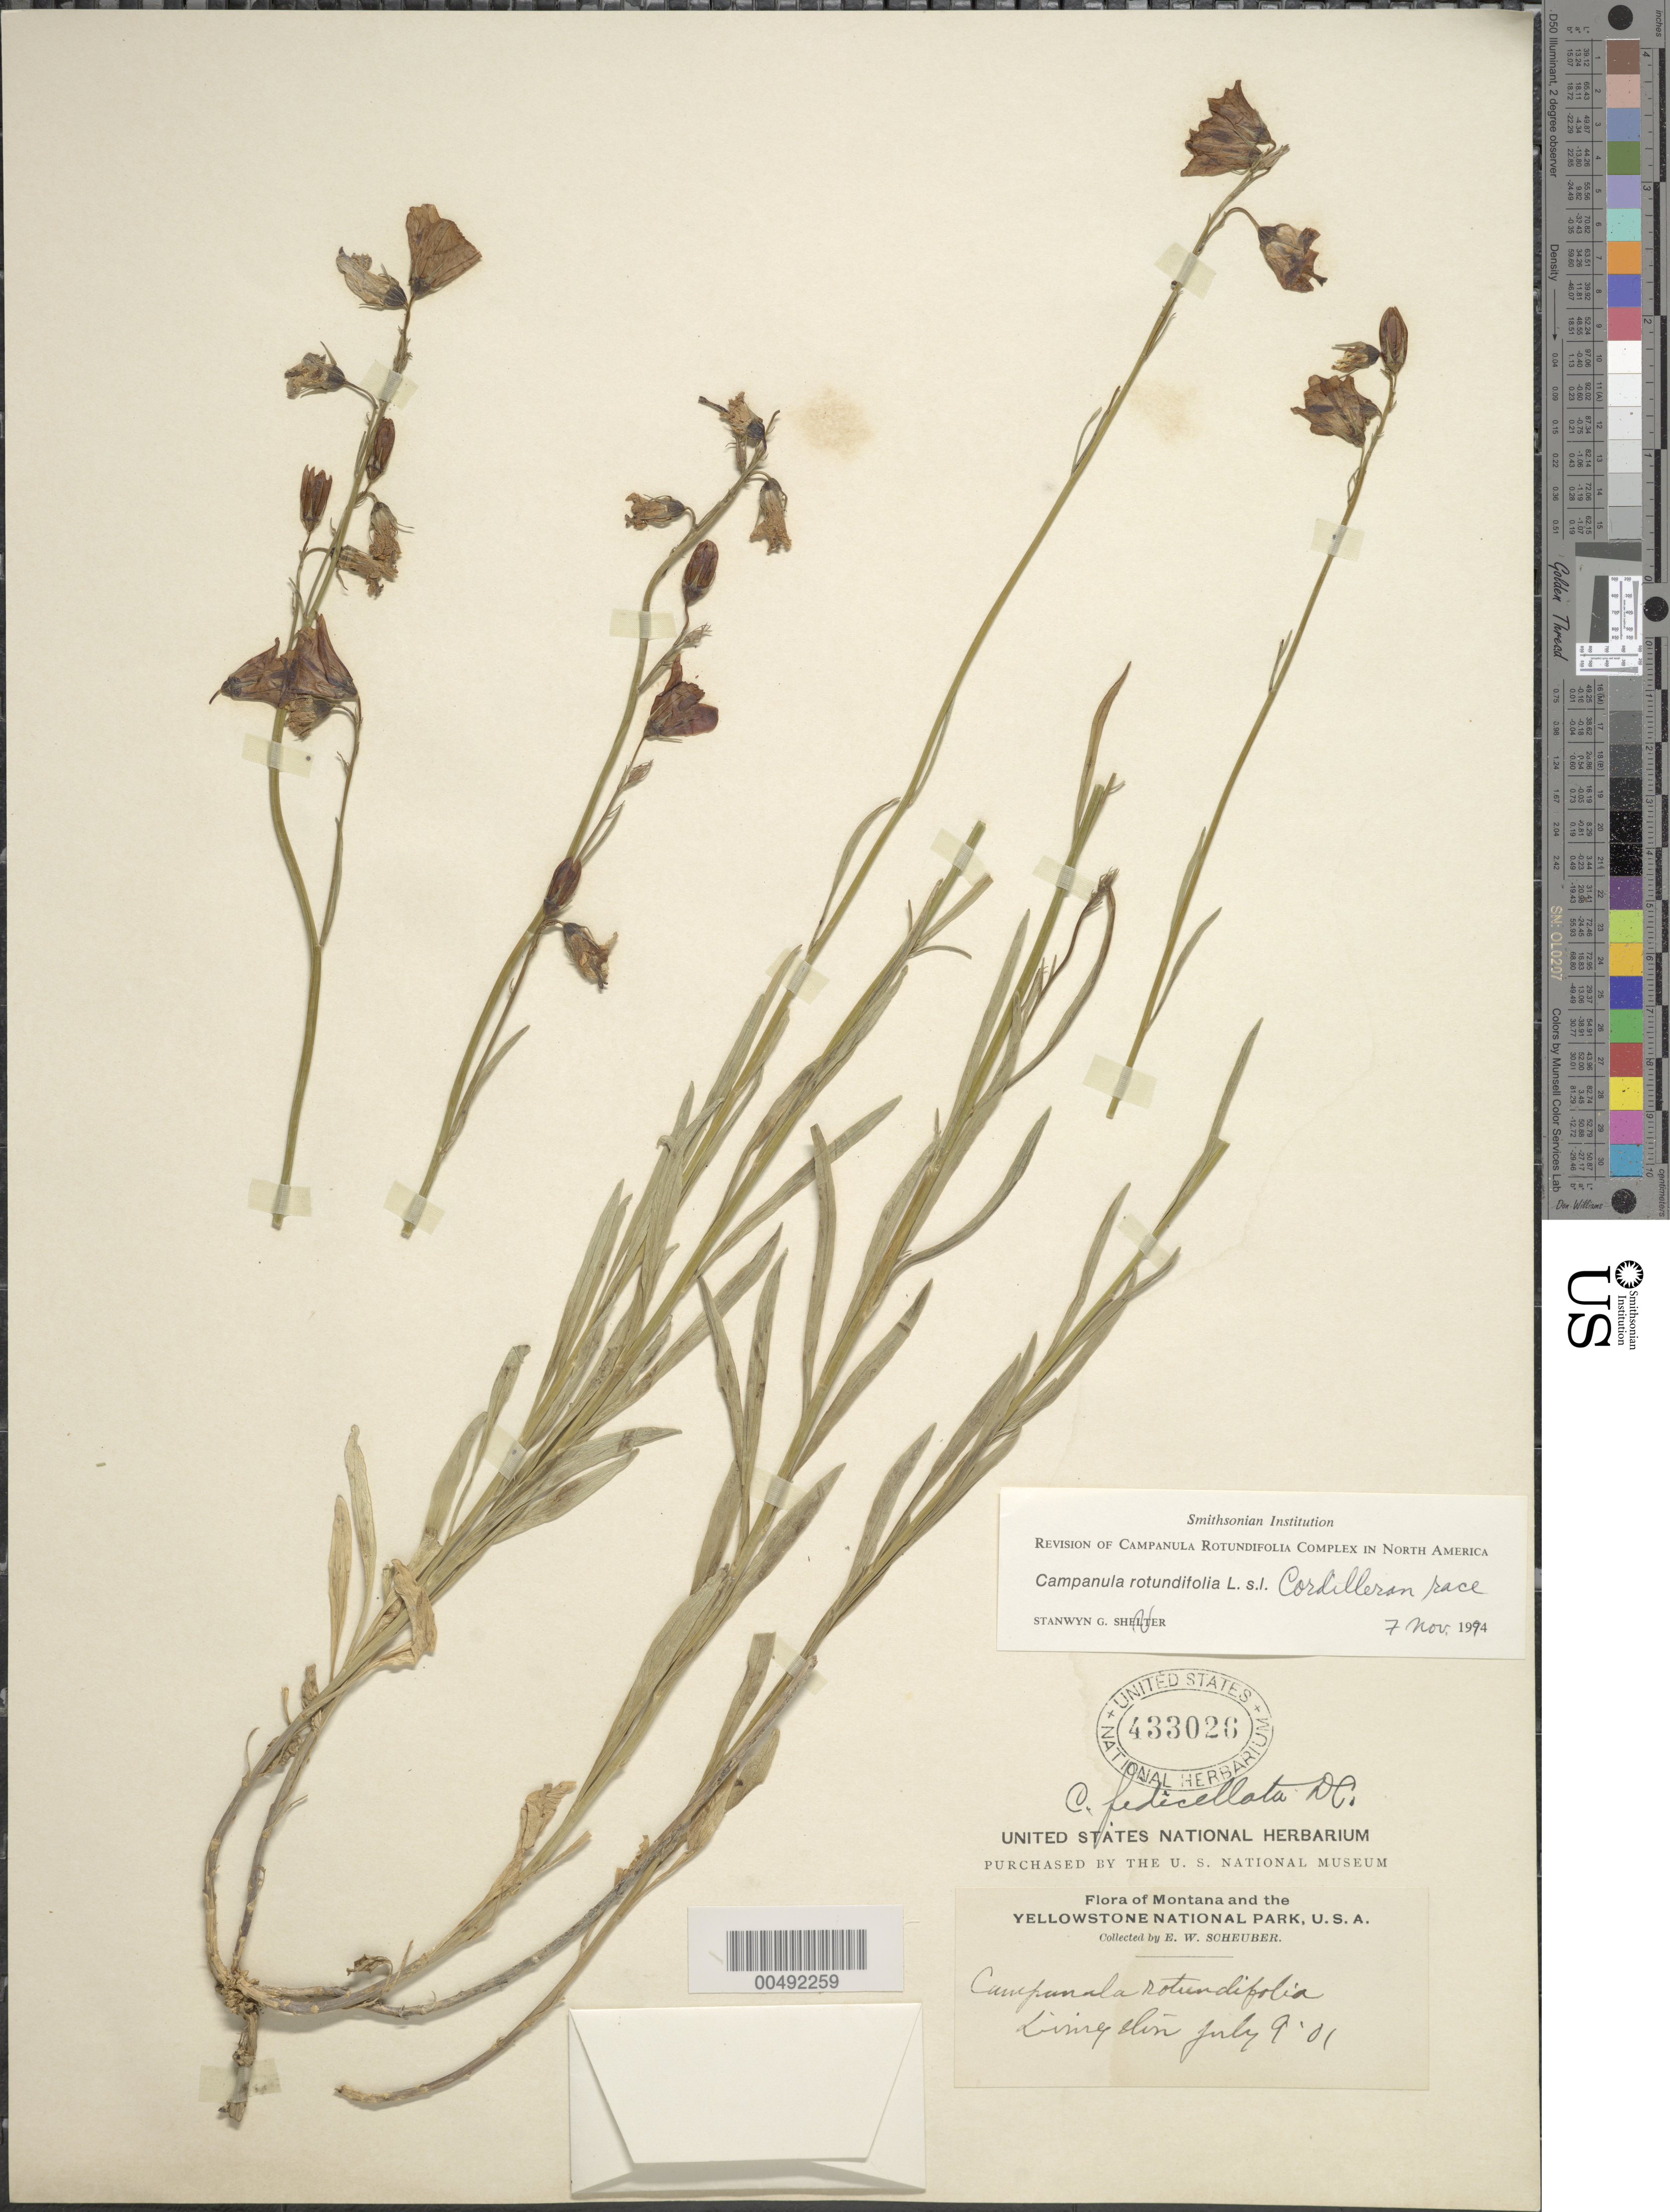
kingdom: Plantae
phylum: Tracheophyta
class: Magnoliopsida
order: Asterales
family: Campanulaceae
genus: Campanula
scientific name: Campanula rotundifolia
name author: L.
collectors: E. Scheuber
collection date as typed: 09 Jul 1901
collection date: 1901-07-09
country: United States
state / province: Montana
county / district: Park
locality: Yellowstone National Park, Livingston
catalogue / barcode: US 433026